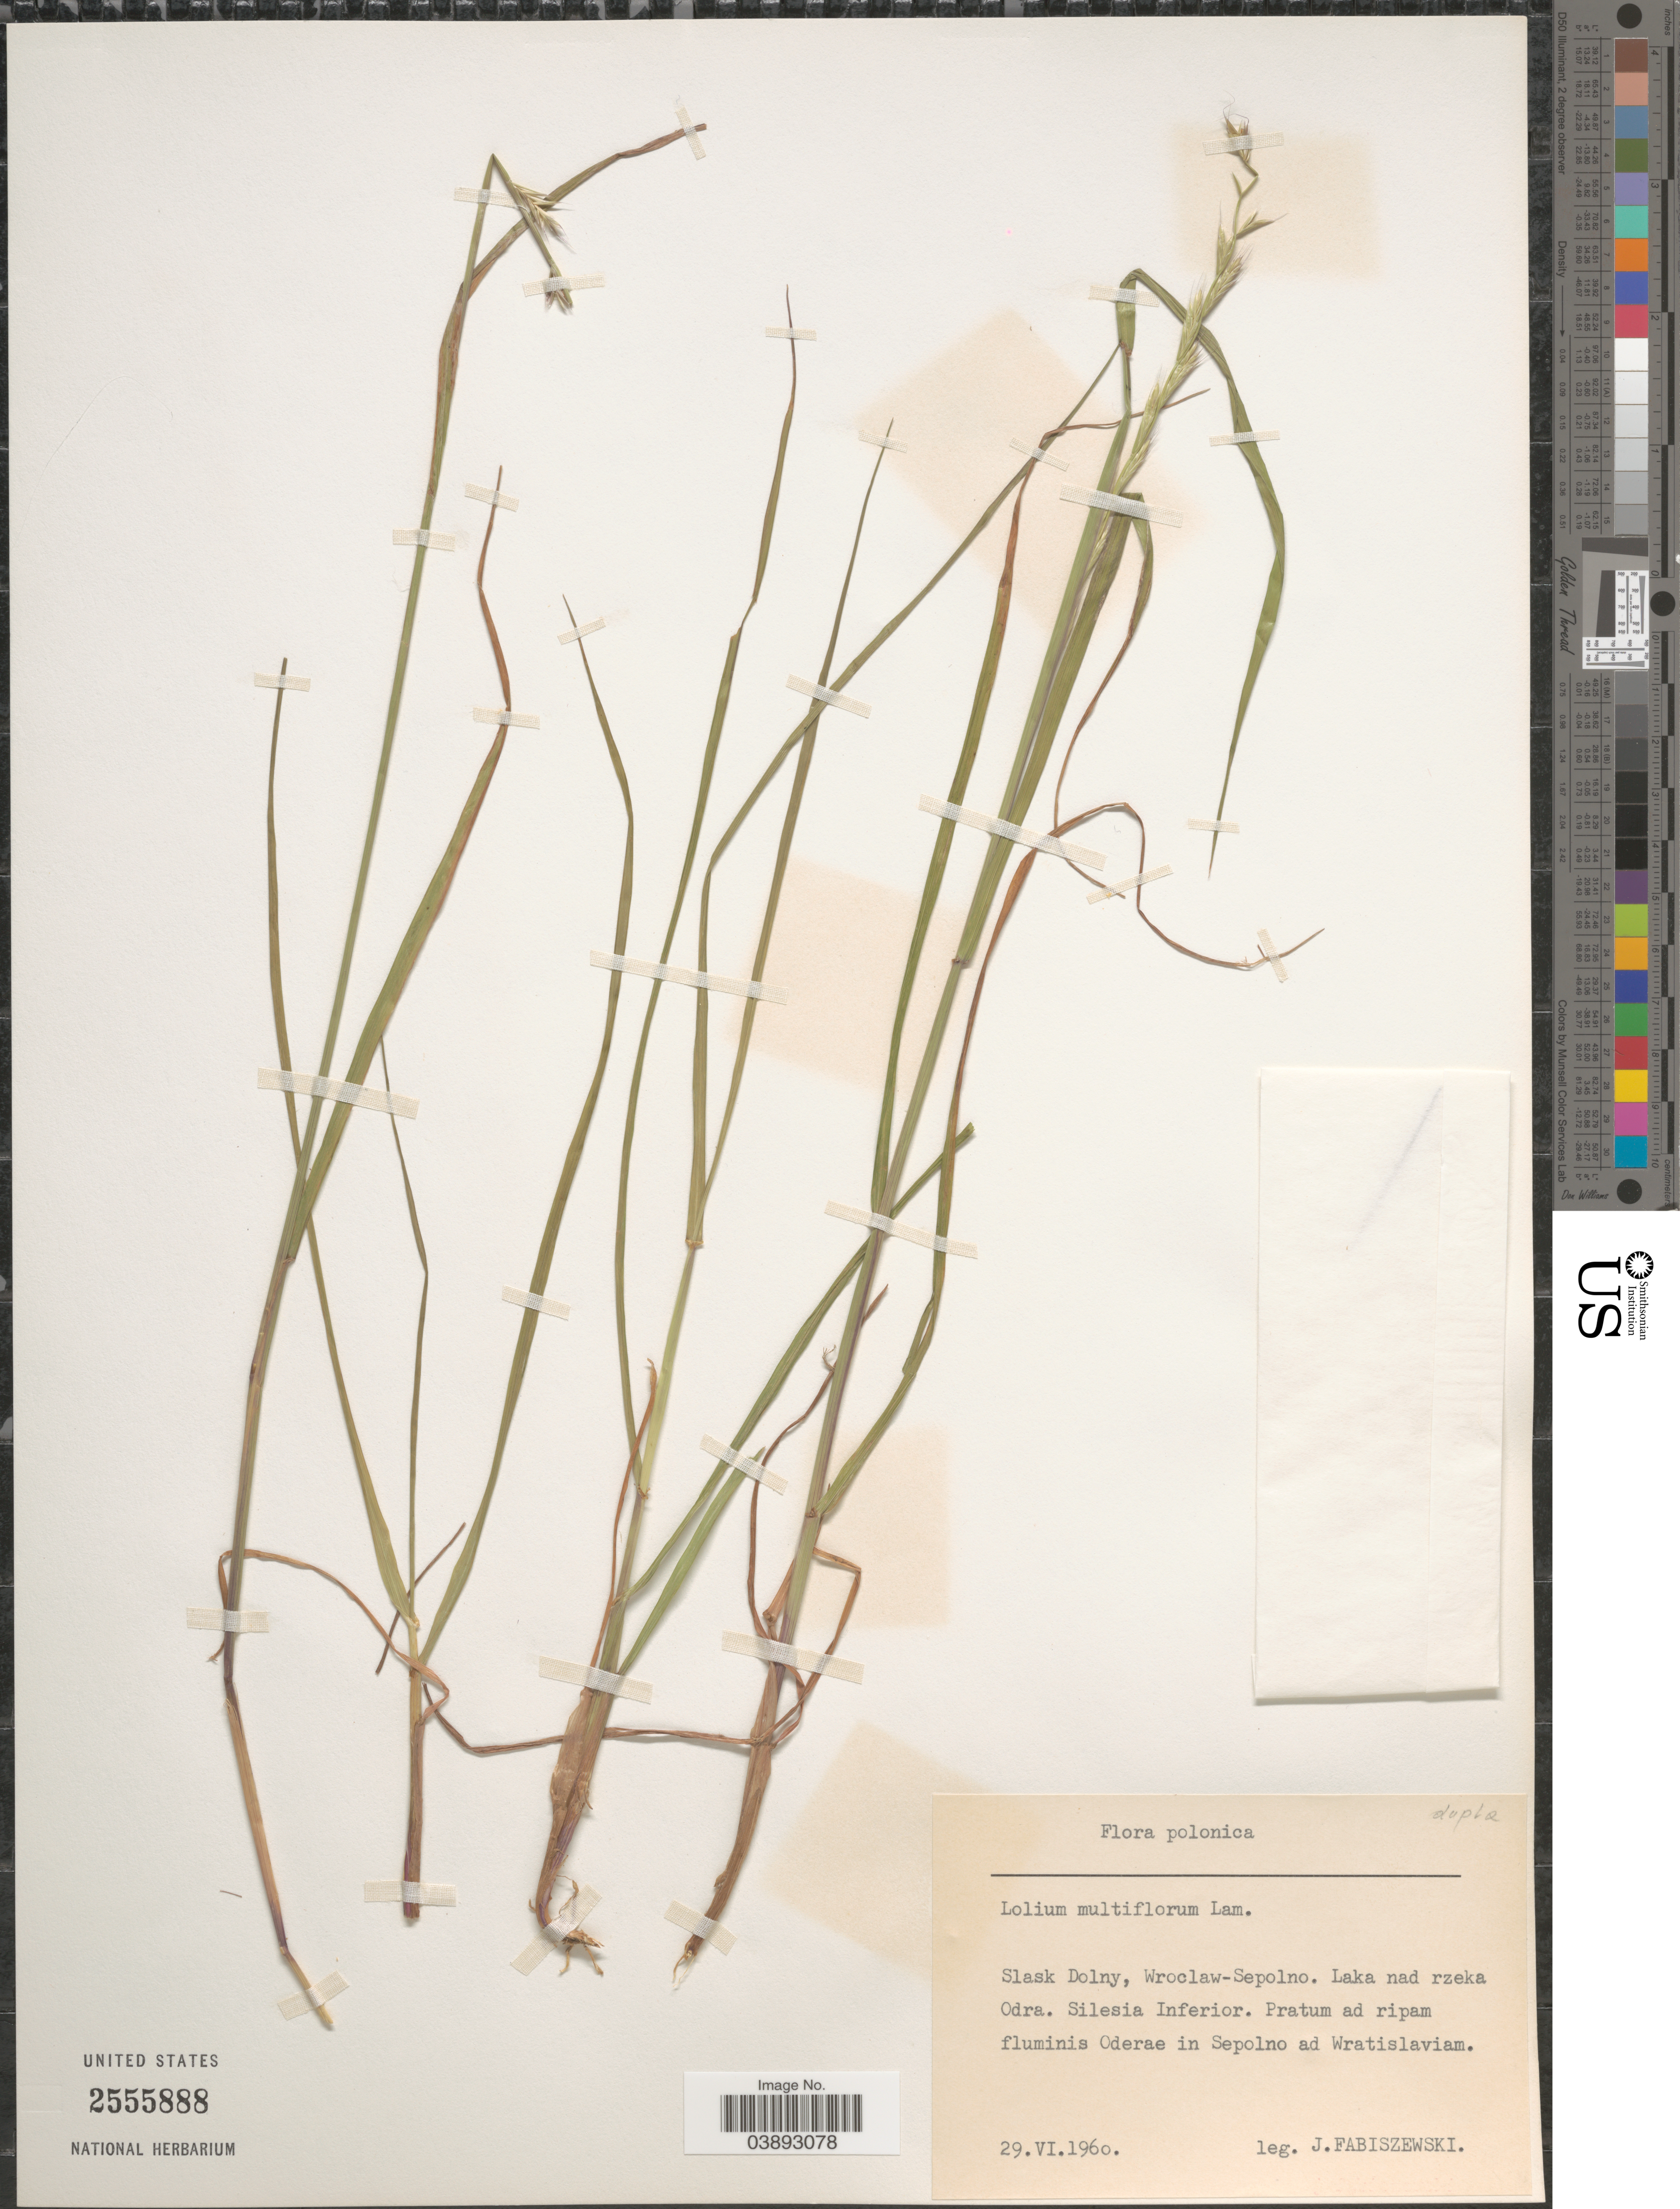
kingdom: Plantae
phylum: Tracheophyta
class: Liliopsida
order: Poales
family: Poaceae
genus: Lolium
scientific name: Lolium multiflorum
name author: Lam.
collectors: J. Fabiszewski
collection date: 1960-06-29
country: Poland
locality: Polonica. Slask Dolny, Wroclaw-Sepolno. Laka nad rzeka Odra. Silesia Inferior. Pratum ad ripam fluminis Oderae in Sepolno ad Wratislaviam.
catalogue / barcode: US 2555888